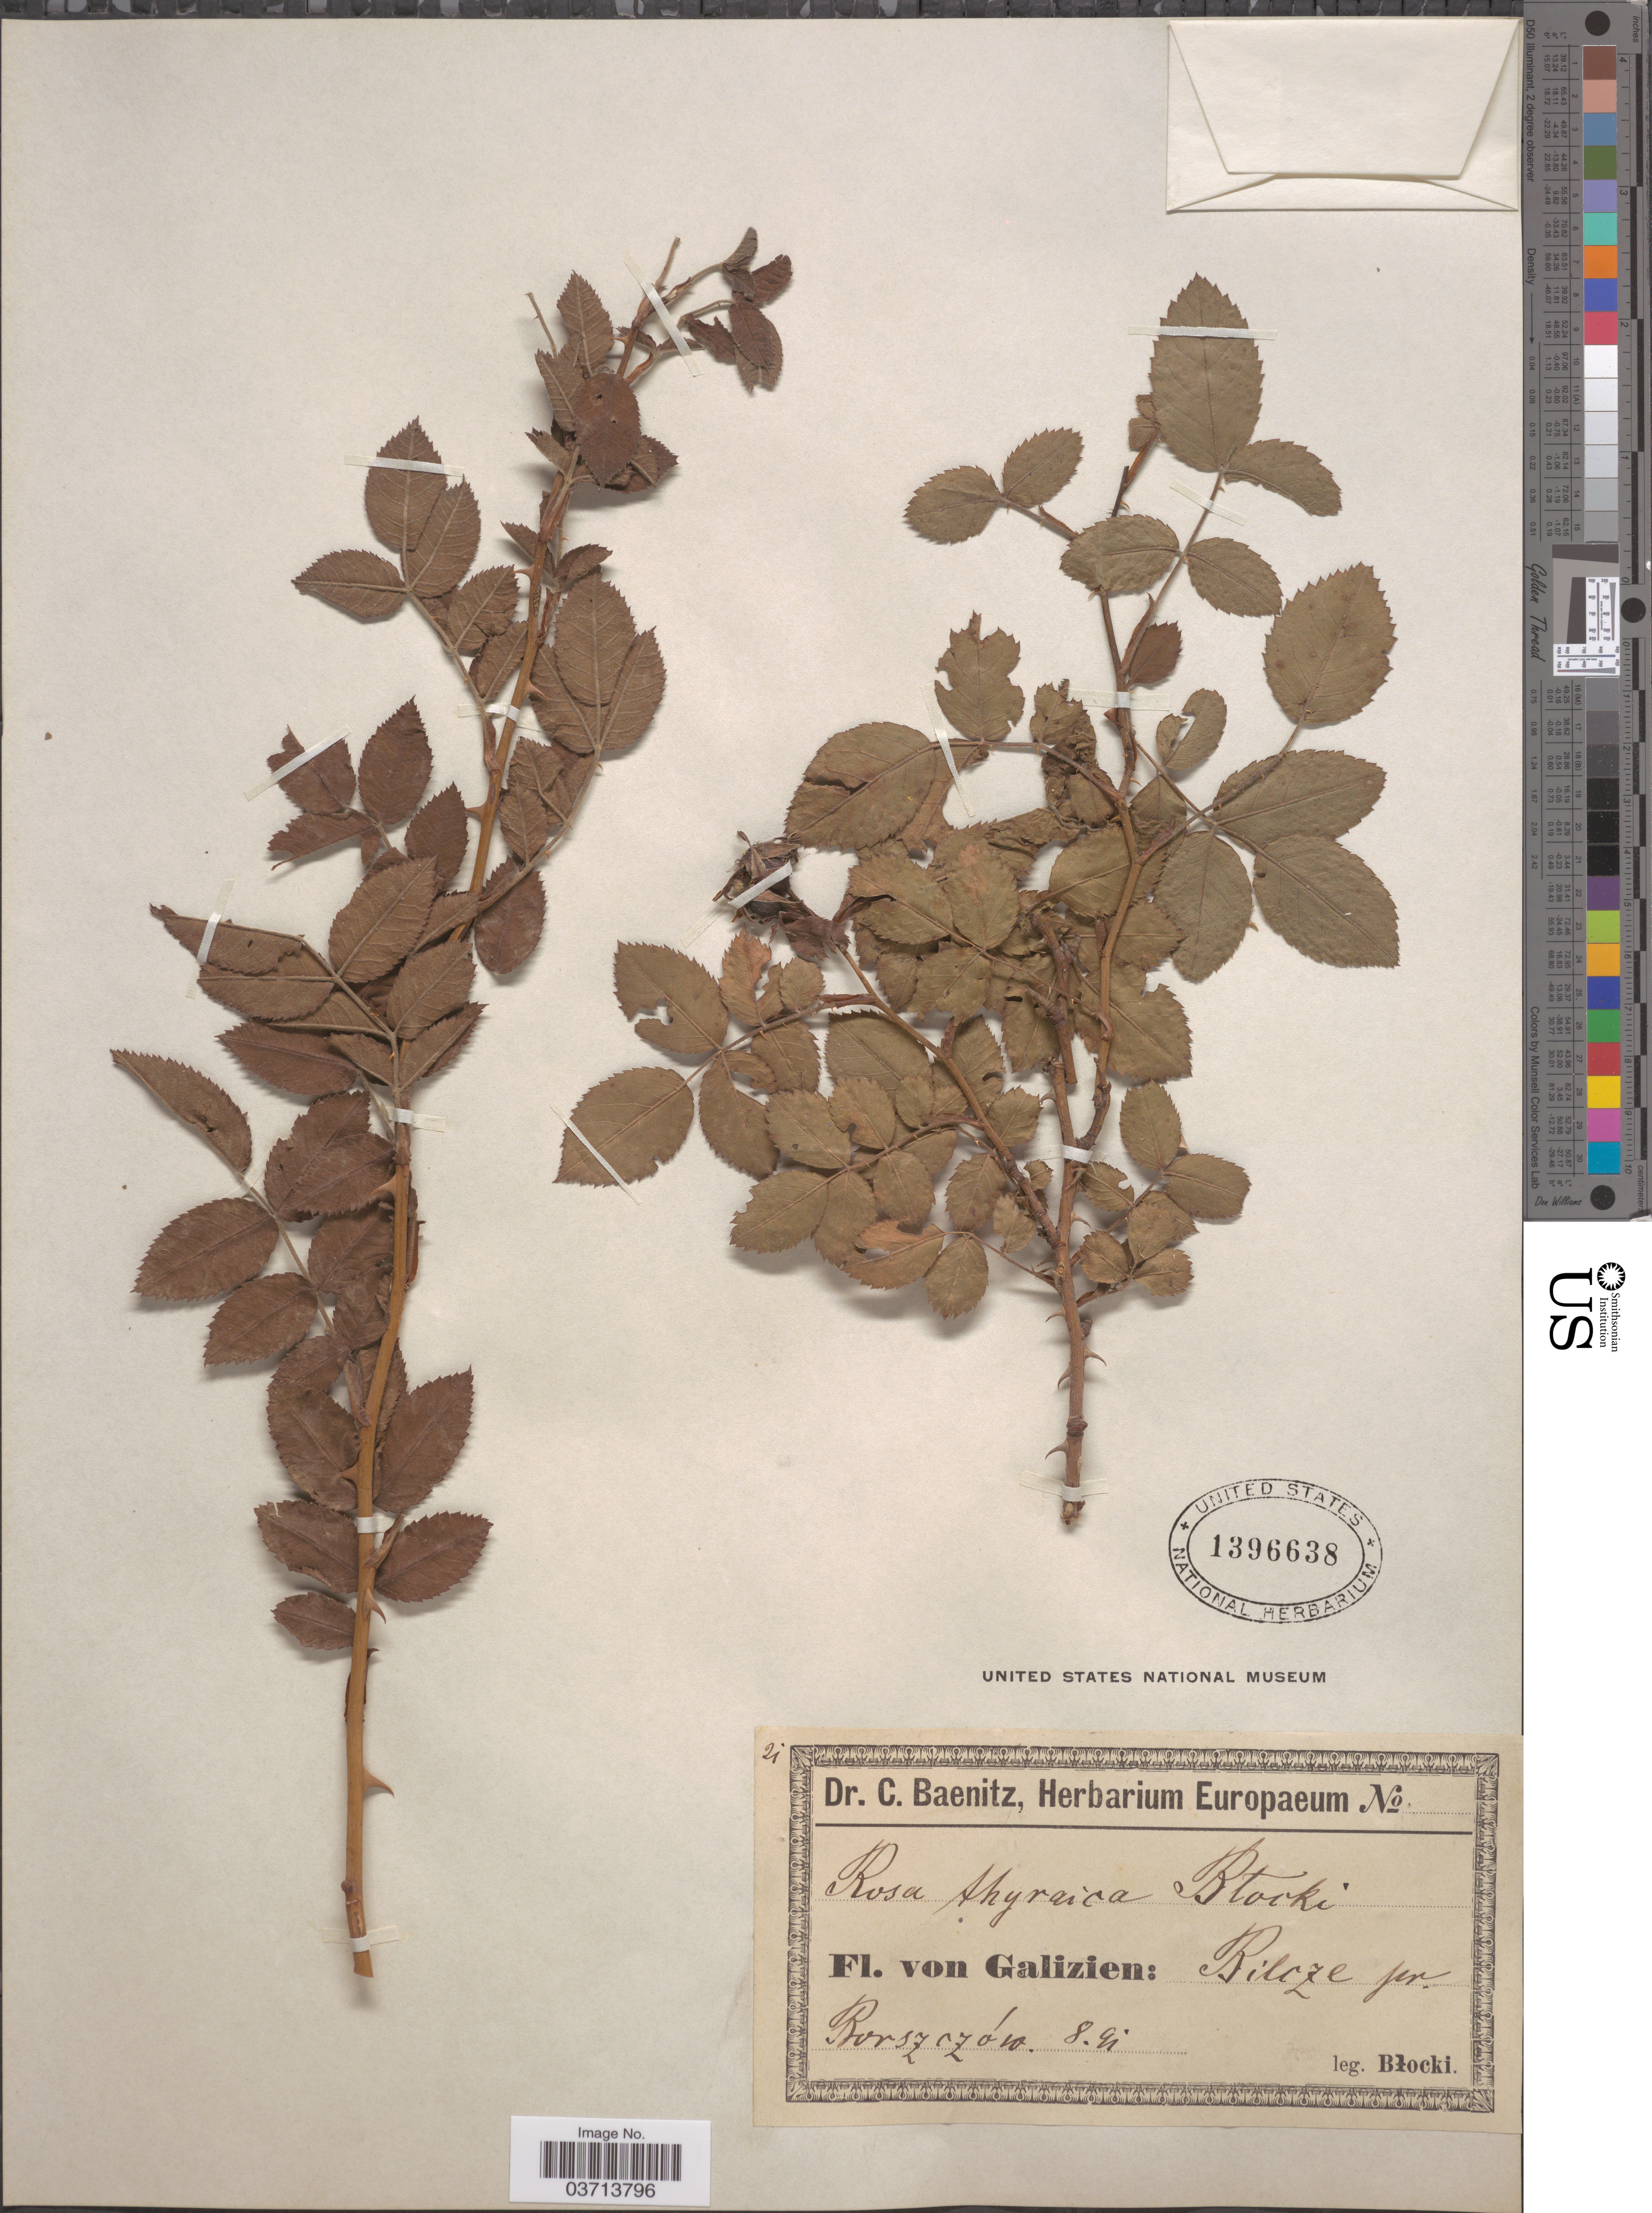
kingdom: Plantae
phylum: Tracheophyta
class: Magnoliopsida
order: Rosales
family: Rosaceae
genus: Rosa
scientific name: Rosa thyraica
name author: Blocki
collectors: Blocki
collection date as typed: Transcribed d/m/y: /8/91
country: Ukraine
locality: Galizien: Bilcze pr. Borszczów.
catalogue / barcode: US 1396638